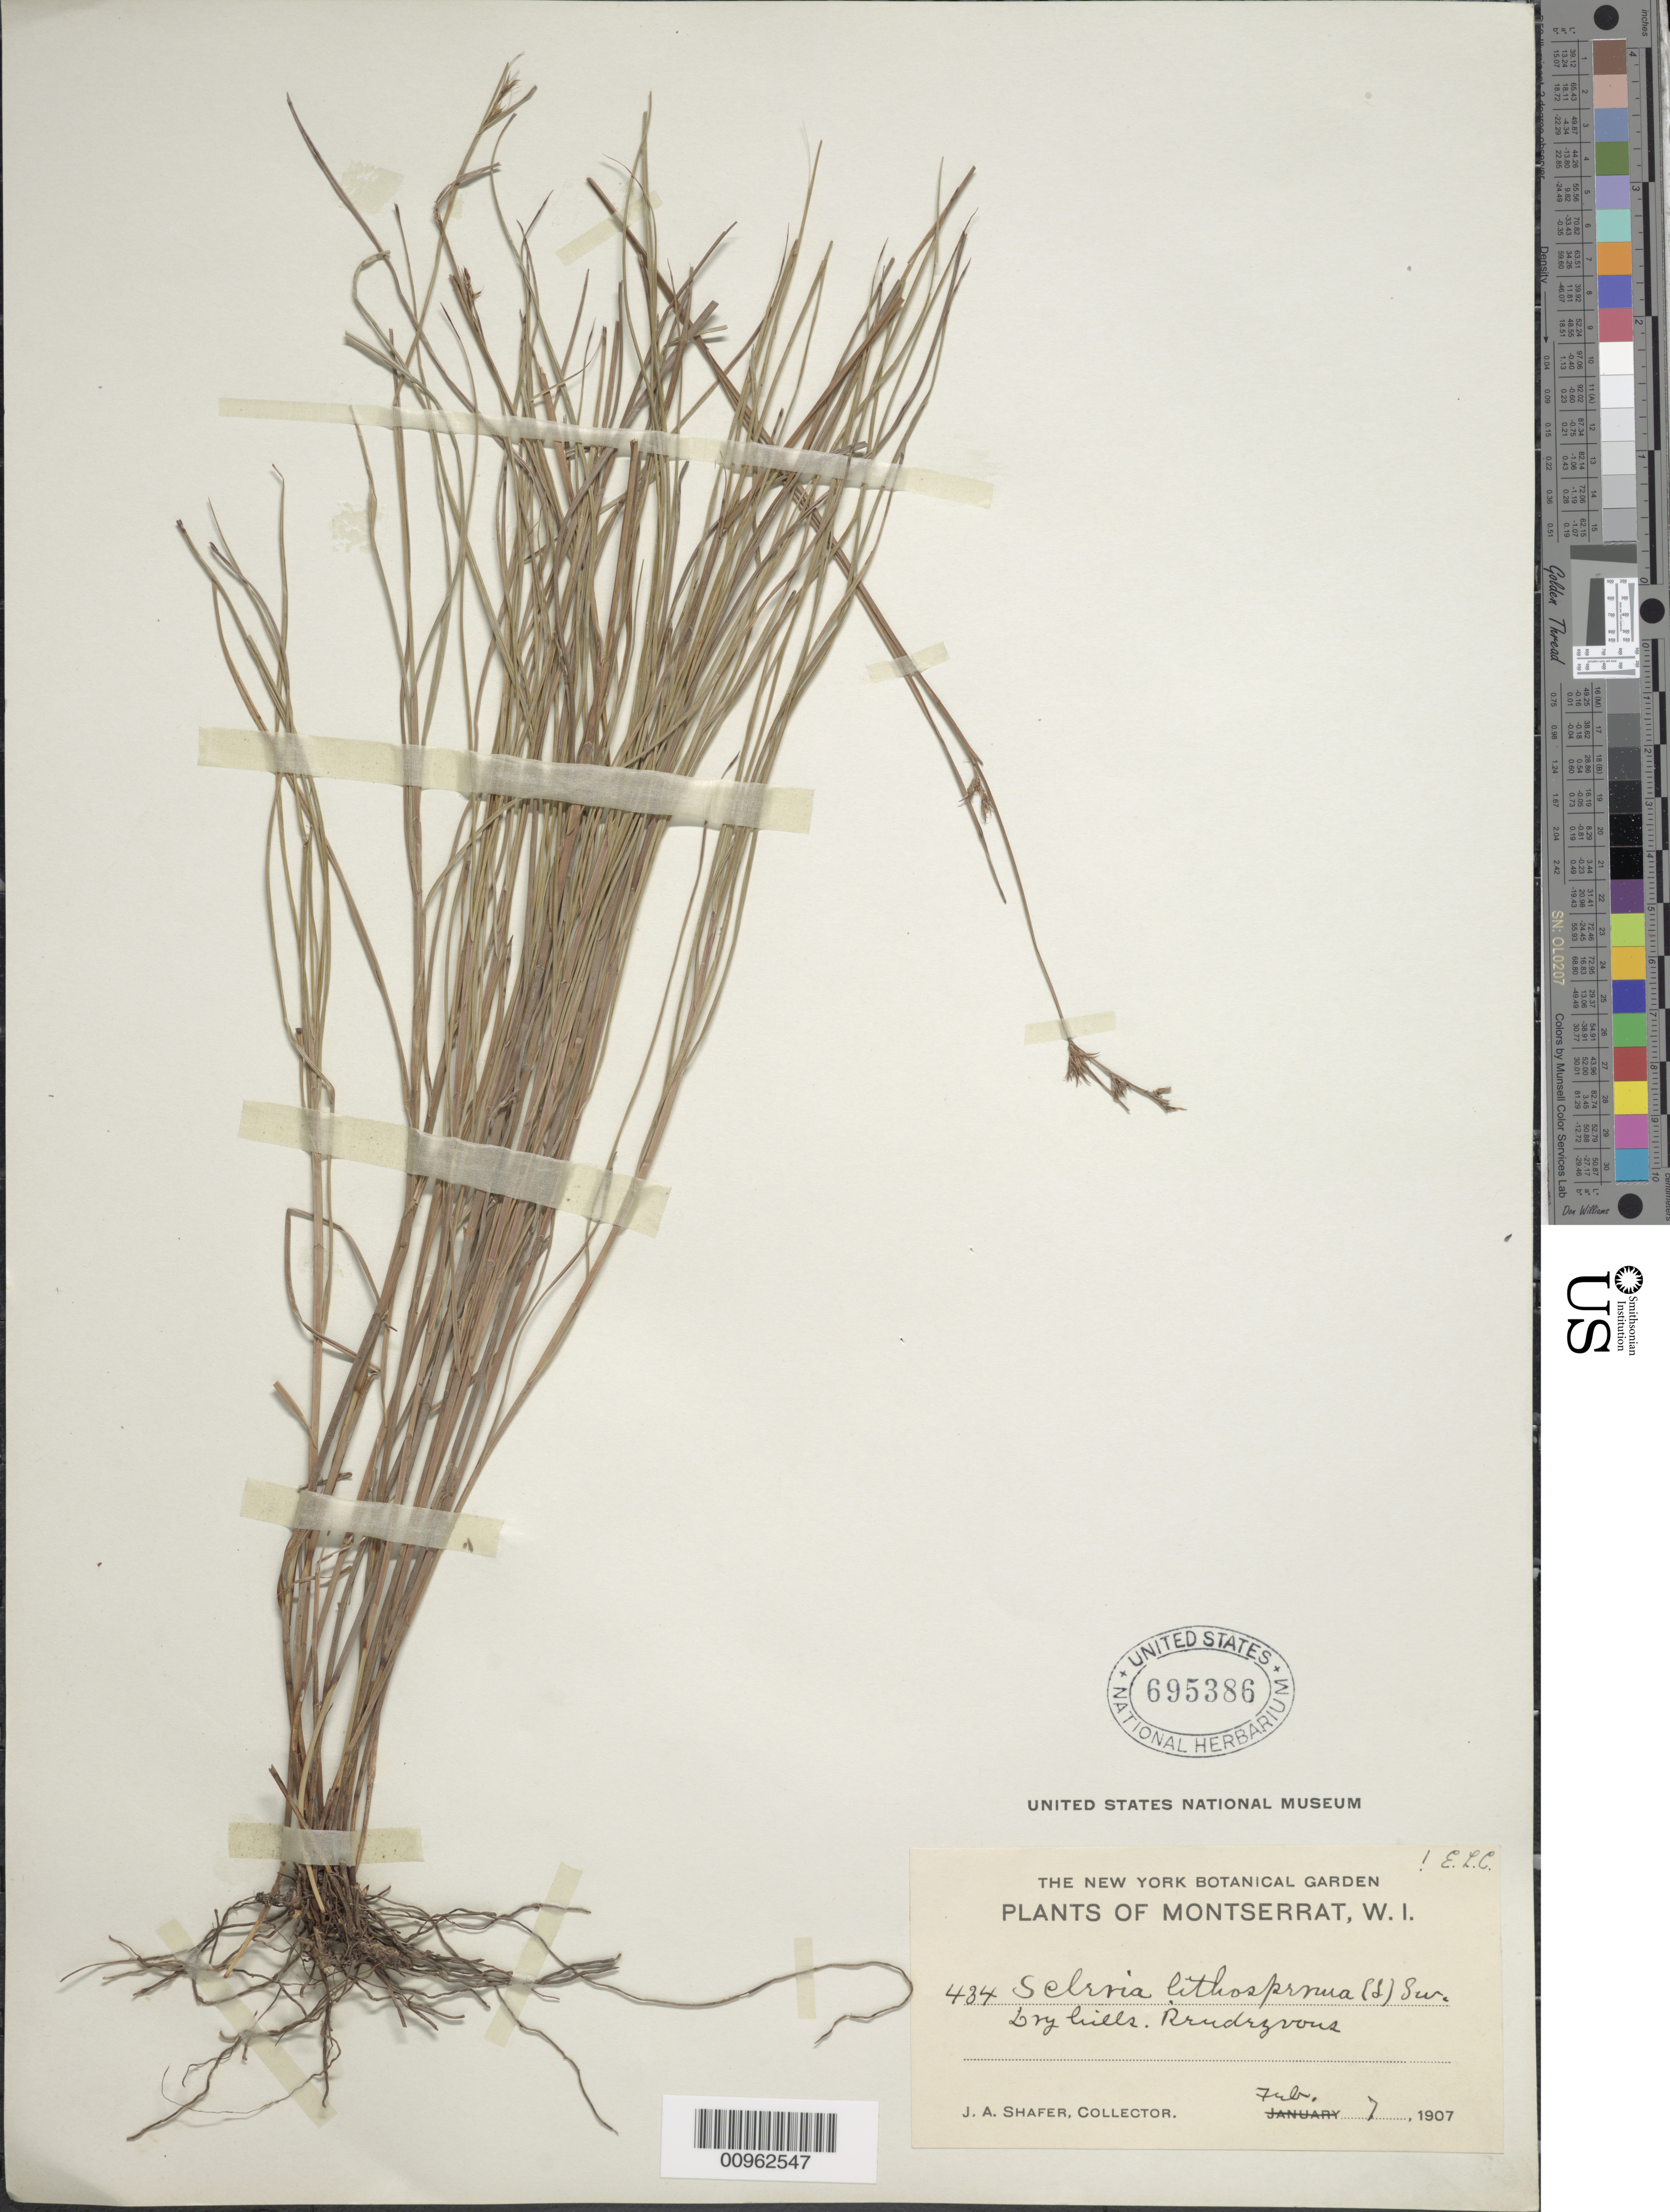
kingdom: Plantae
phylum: Tracheophyta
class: Liliopsida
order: Poales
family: Cyperaceae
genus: Scleria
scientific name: Scleria lithosperma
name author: (L.) Sw.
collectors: J. A. Shafer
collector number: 434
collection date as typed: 07 Feb 1907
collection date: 1907-02-07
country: Montserrat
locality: "Rrudrzvous"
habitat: Dry hills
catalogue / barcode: US 695386